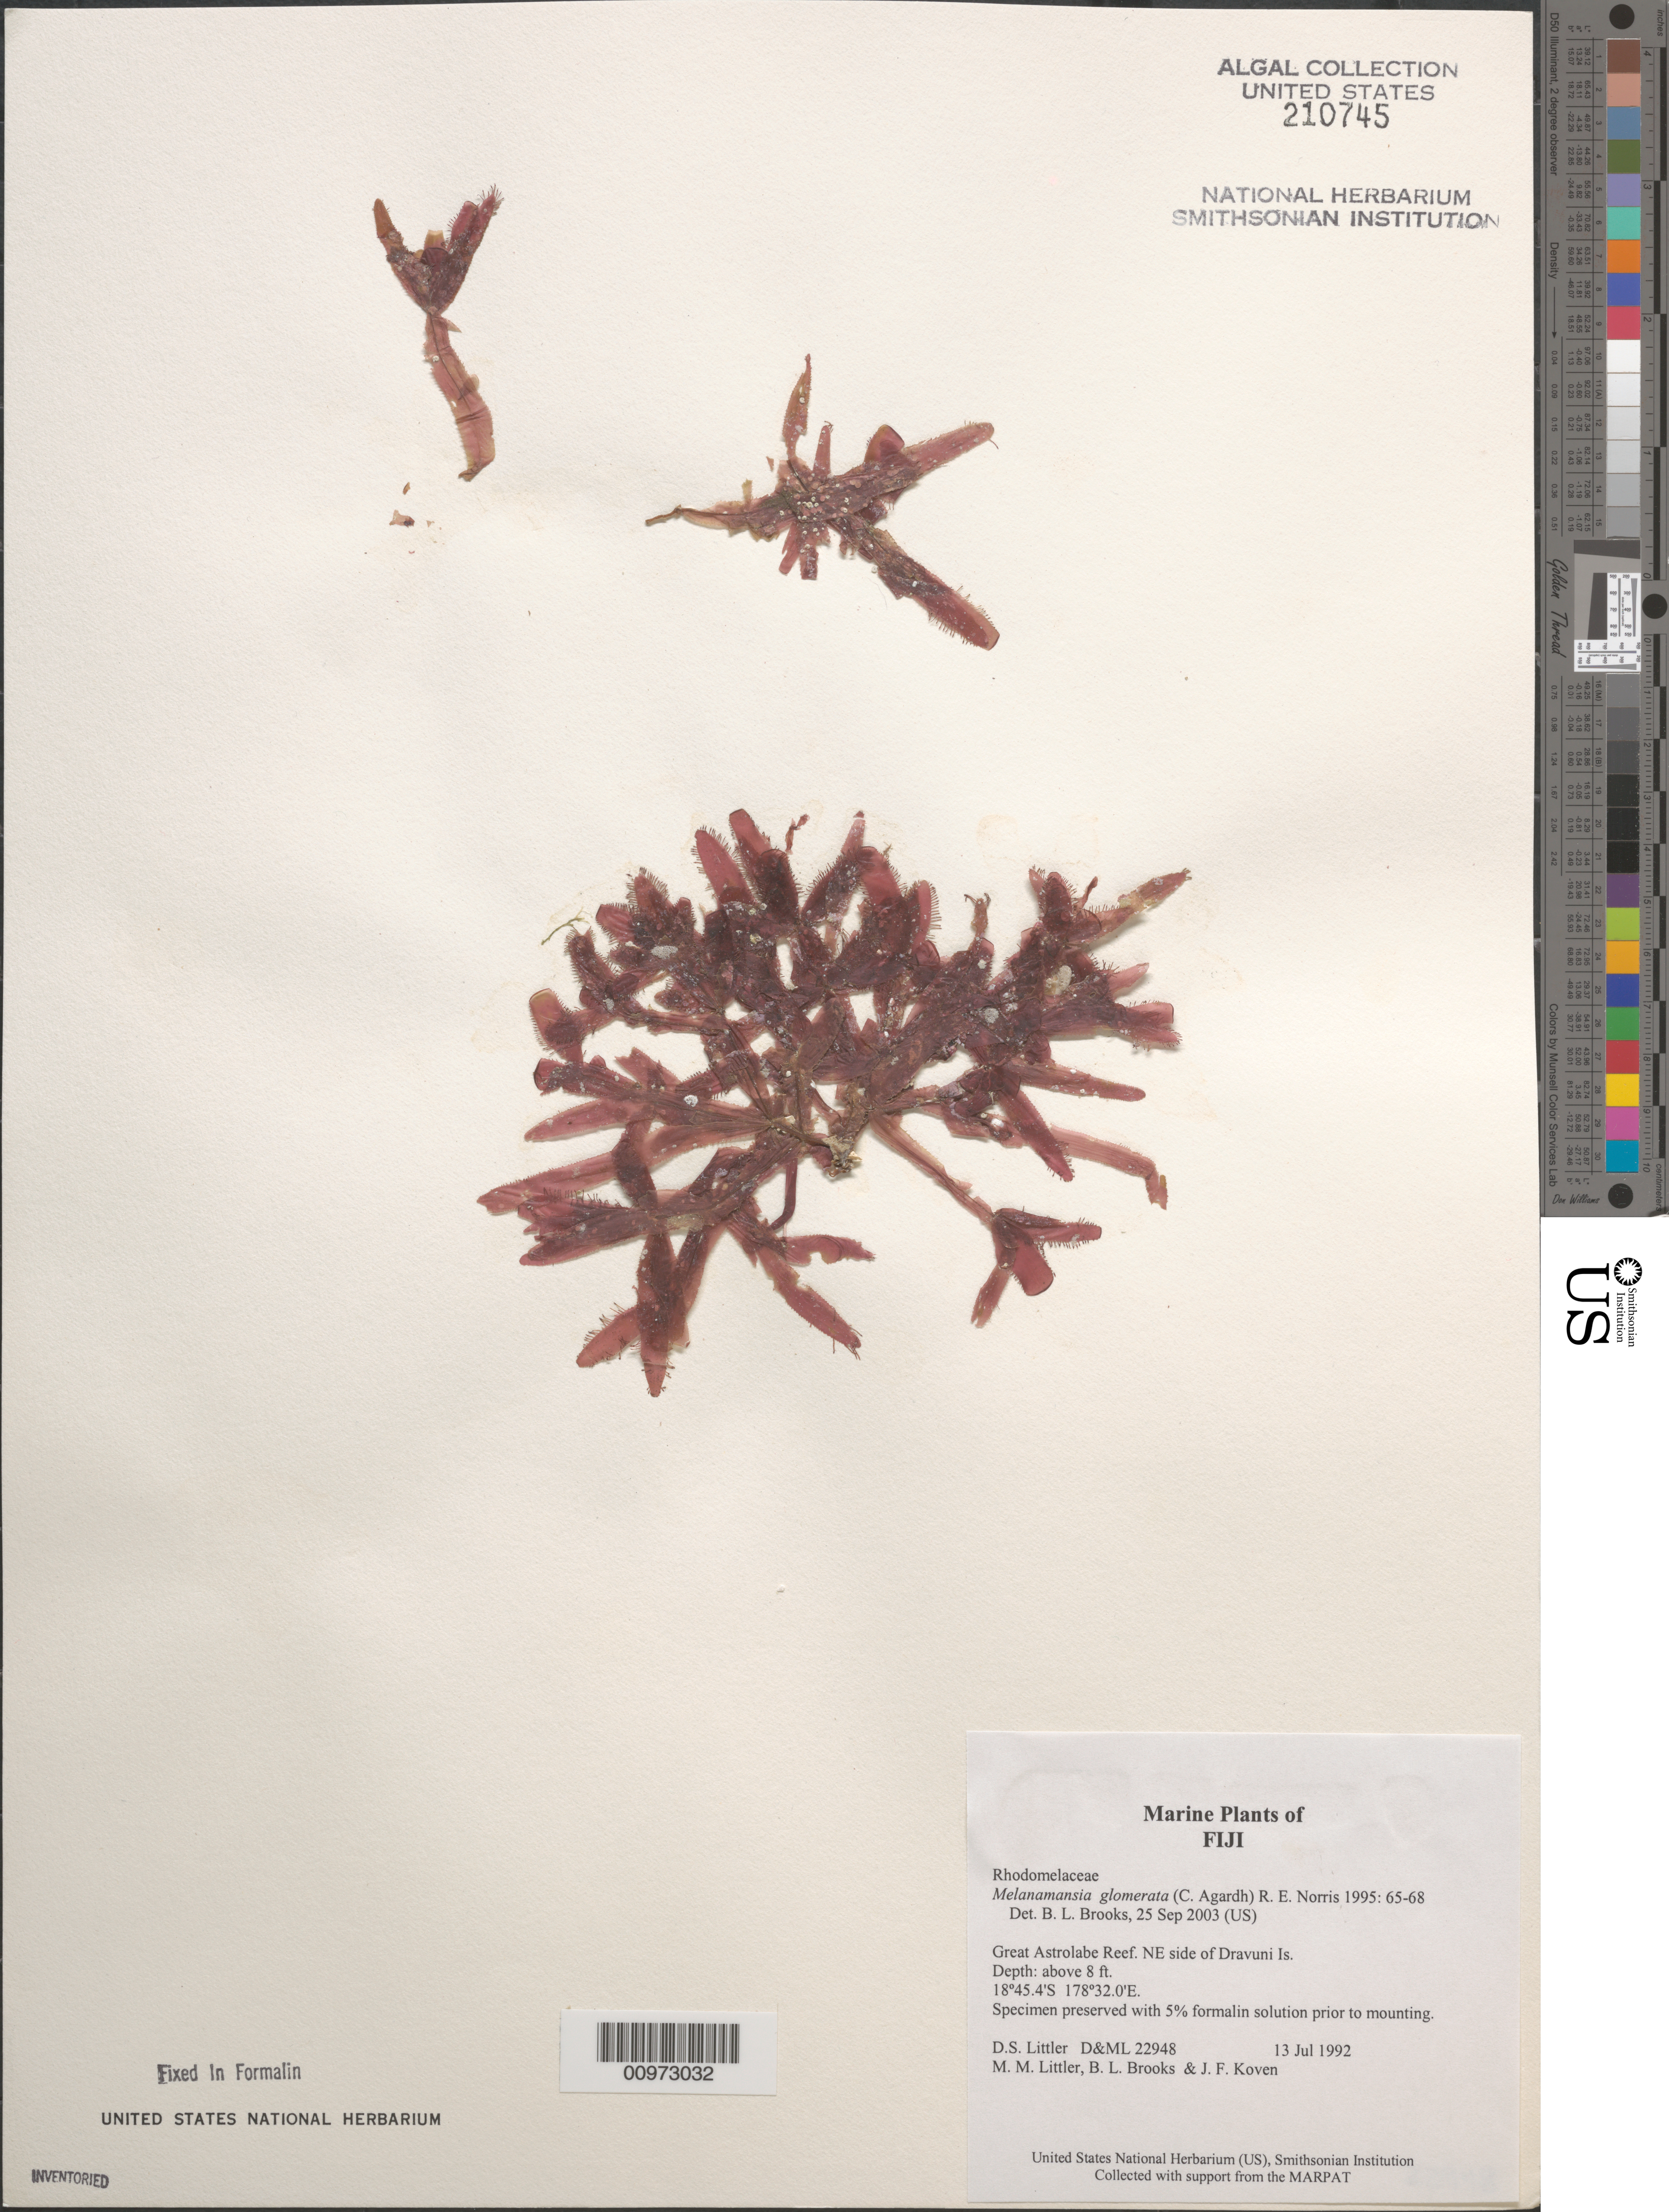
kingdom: Plantae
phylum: Rhodophyta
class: Florideophyceae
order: Ceramiales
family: Rhodomelaceae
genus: Amansia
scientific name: Amansia glomerata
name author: C. Agardh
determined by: Algae name updating Project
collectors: D. S. Littler, M. M. Littler, B. Brooks & J. Koven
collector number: D&ML 22948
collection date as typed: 13 Jul 1992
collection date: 1992-07-13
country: Fiji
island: Dravuni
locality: Great Astrolabe Reef, northeast side of island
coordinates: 18 45.4'S, 178 32.0'E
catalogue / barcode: US 210745